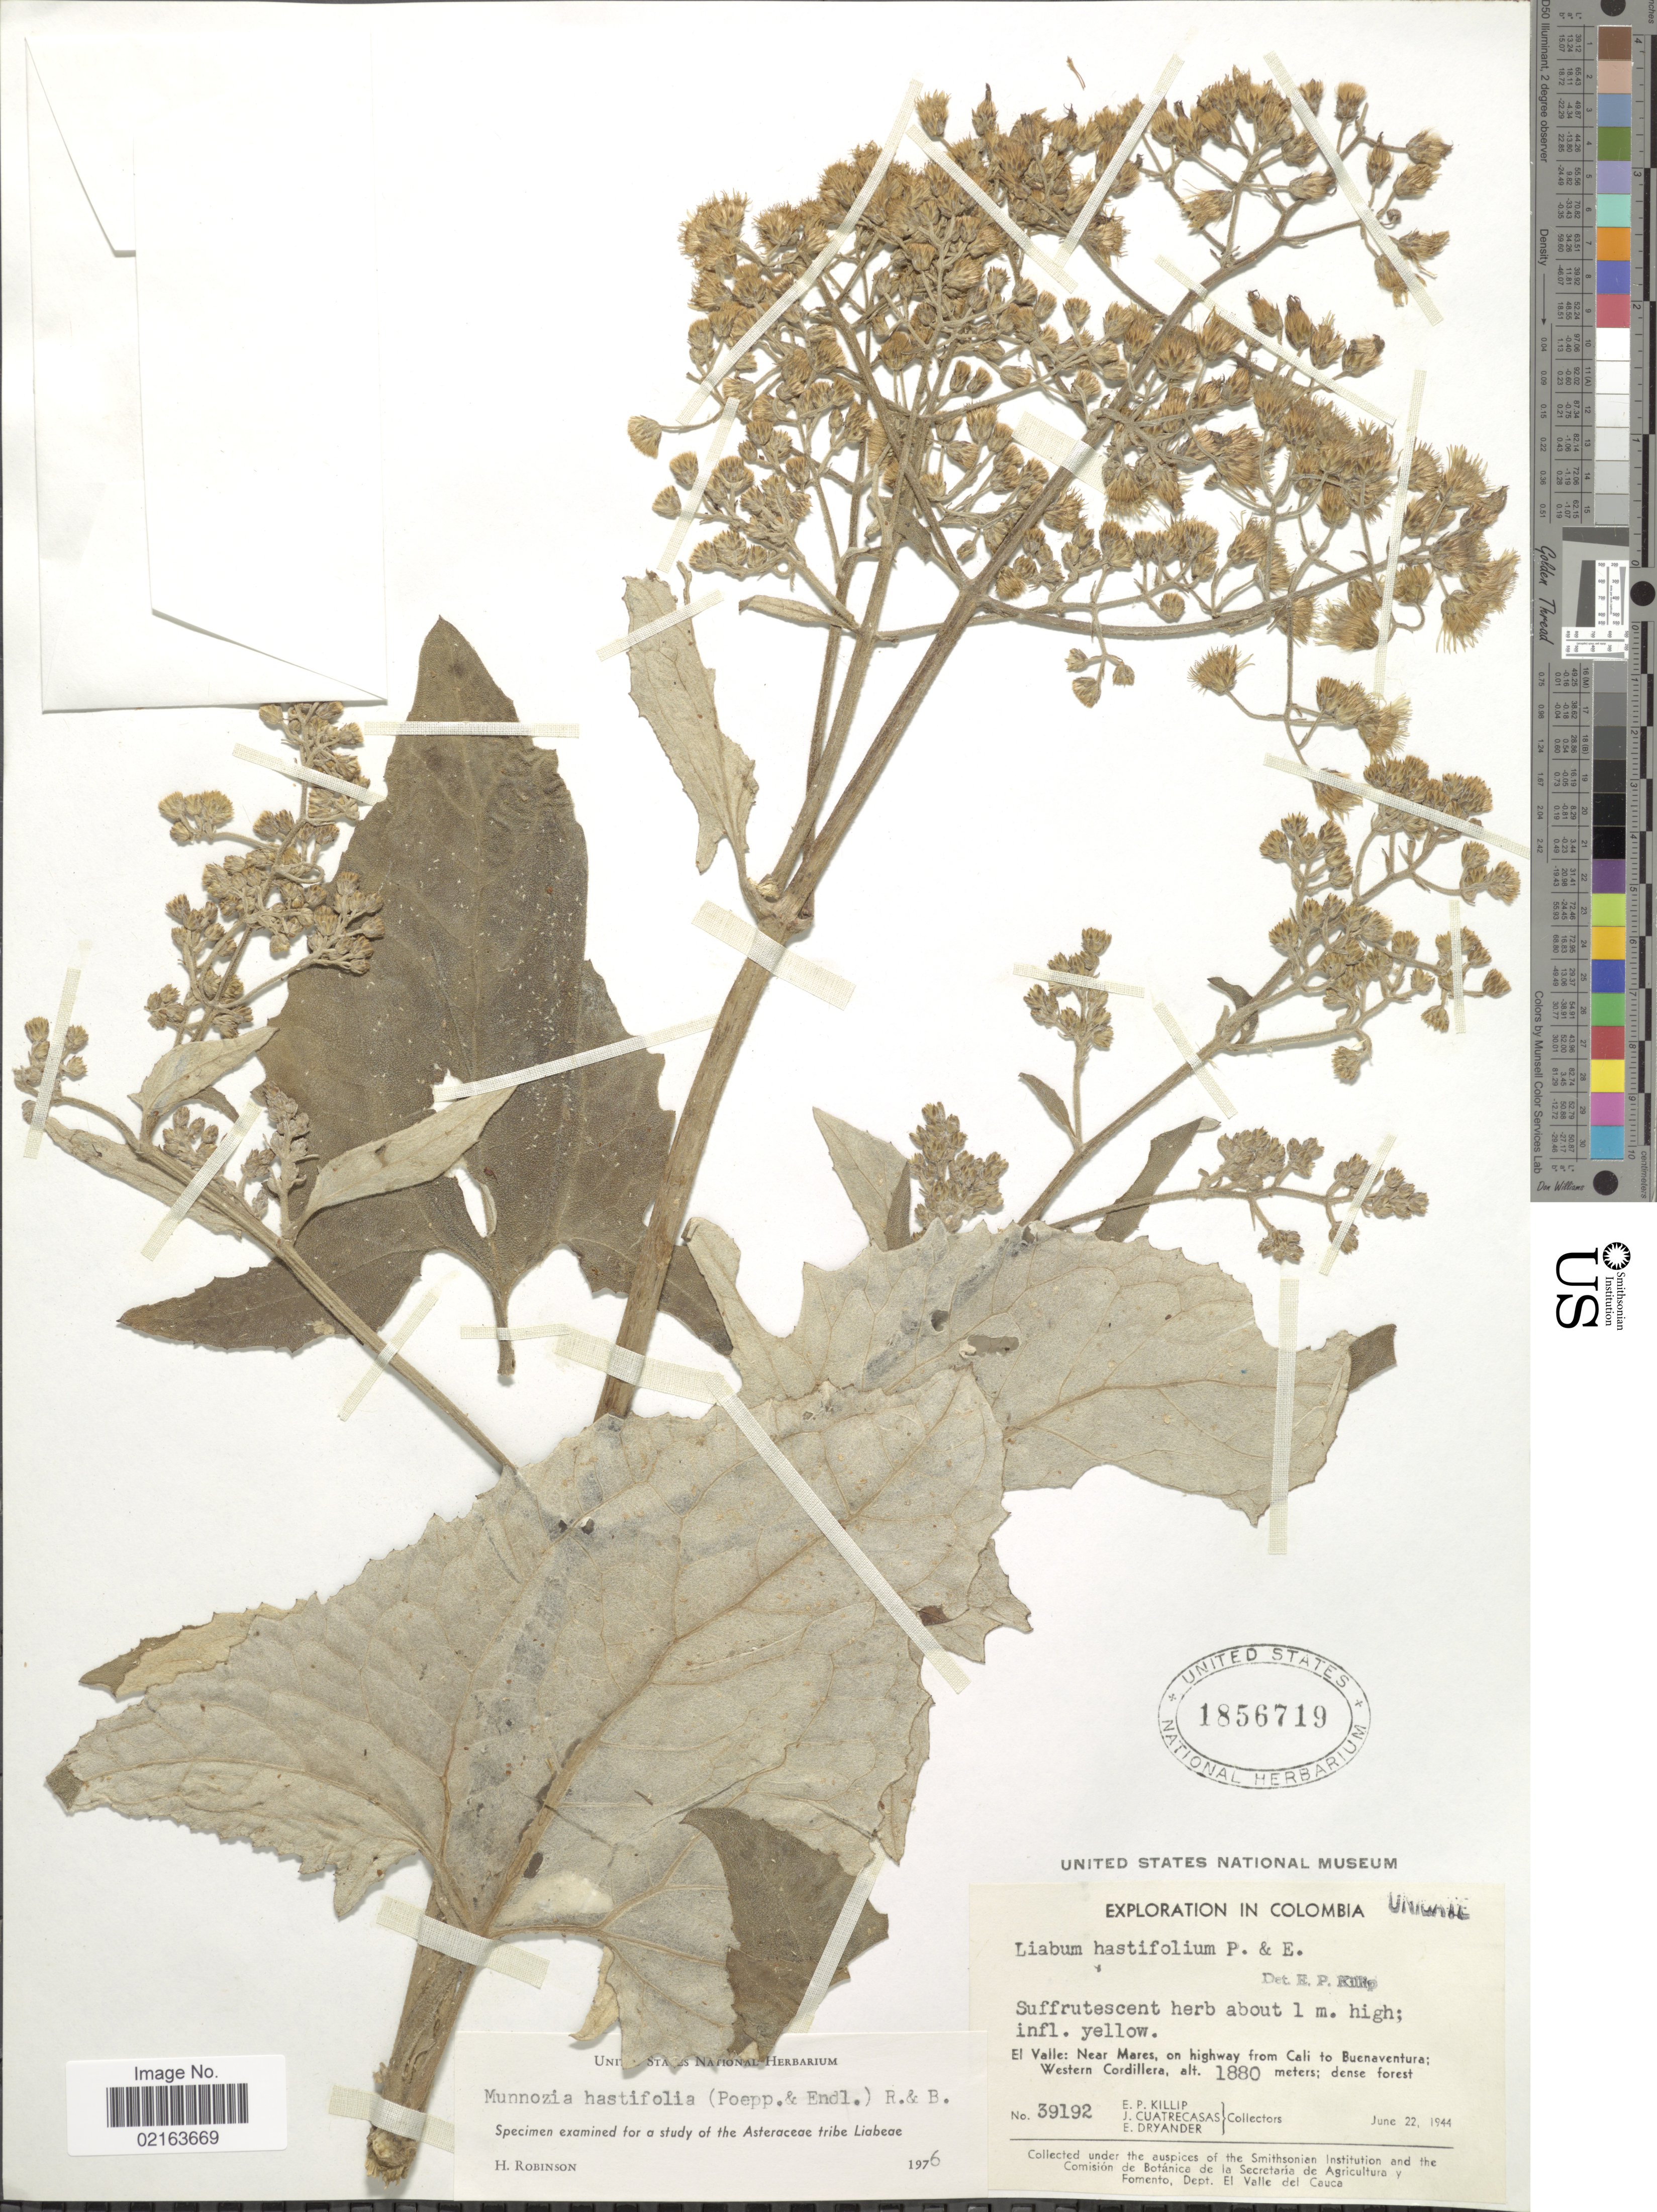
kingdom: Plantae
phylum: Tracheophyta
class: Magnoliopsida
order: Asterales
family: Asteraceae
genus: Munnozia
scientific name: Munnozia hastifolia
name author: (Poepp.) H. Rob. & Brettell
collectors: E. P. Killip, J. Cuatrecasas & E. Dryander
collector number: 39192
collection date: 1944-06-22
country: Colombia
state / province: Valle del Cauca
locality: El Valle: Near Mares, on highway from Cali to Buenaventura; Western Cordillera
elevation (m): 1880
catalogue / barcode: US 1856719